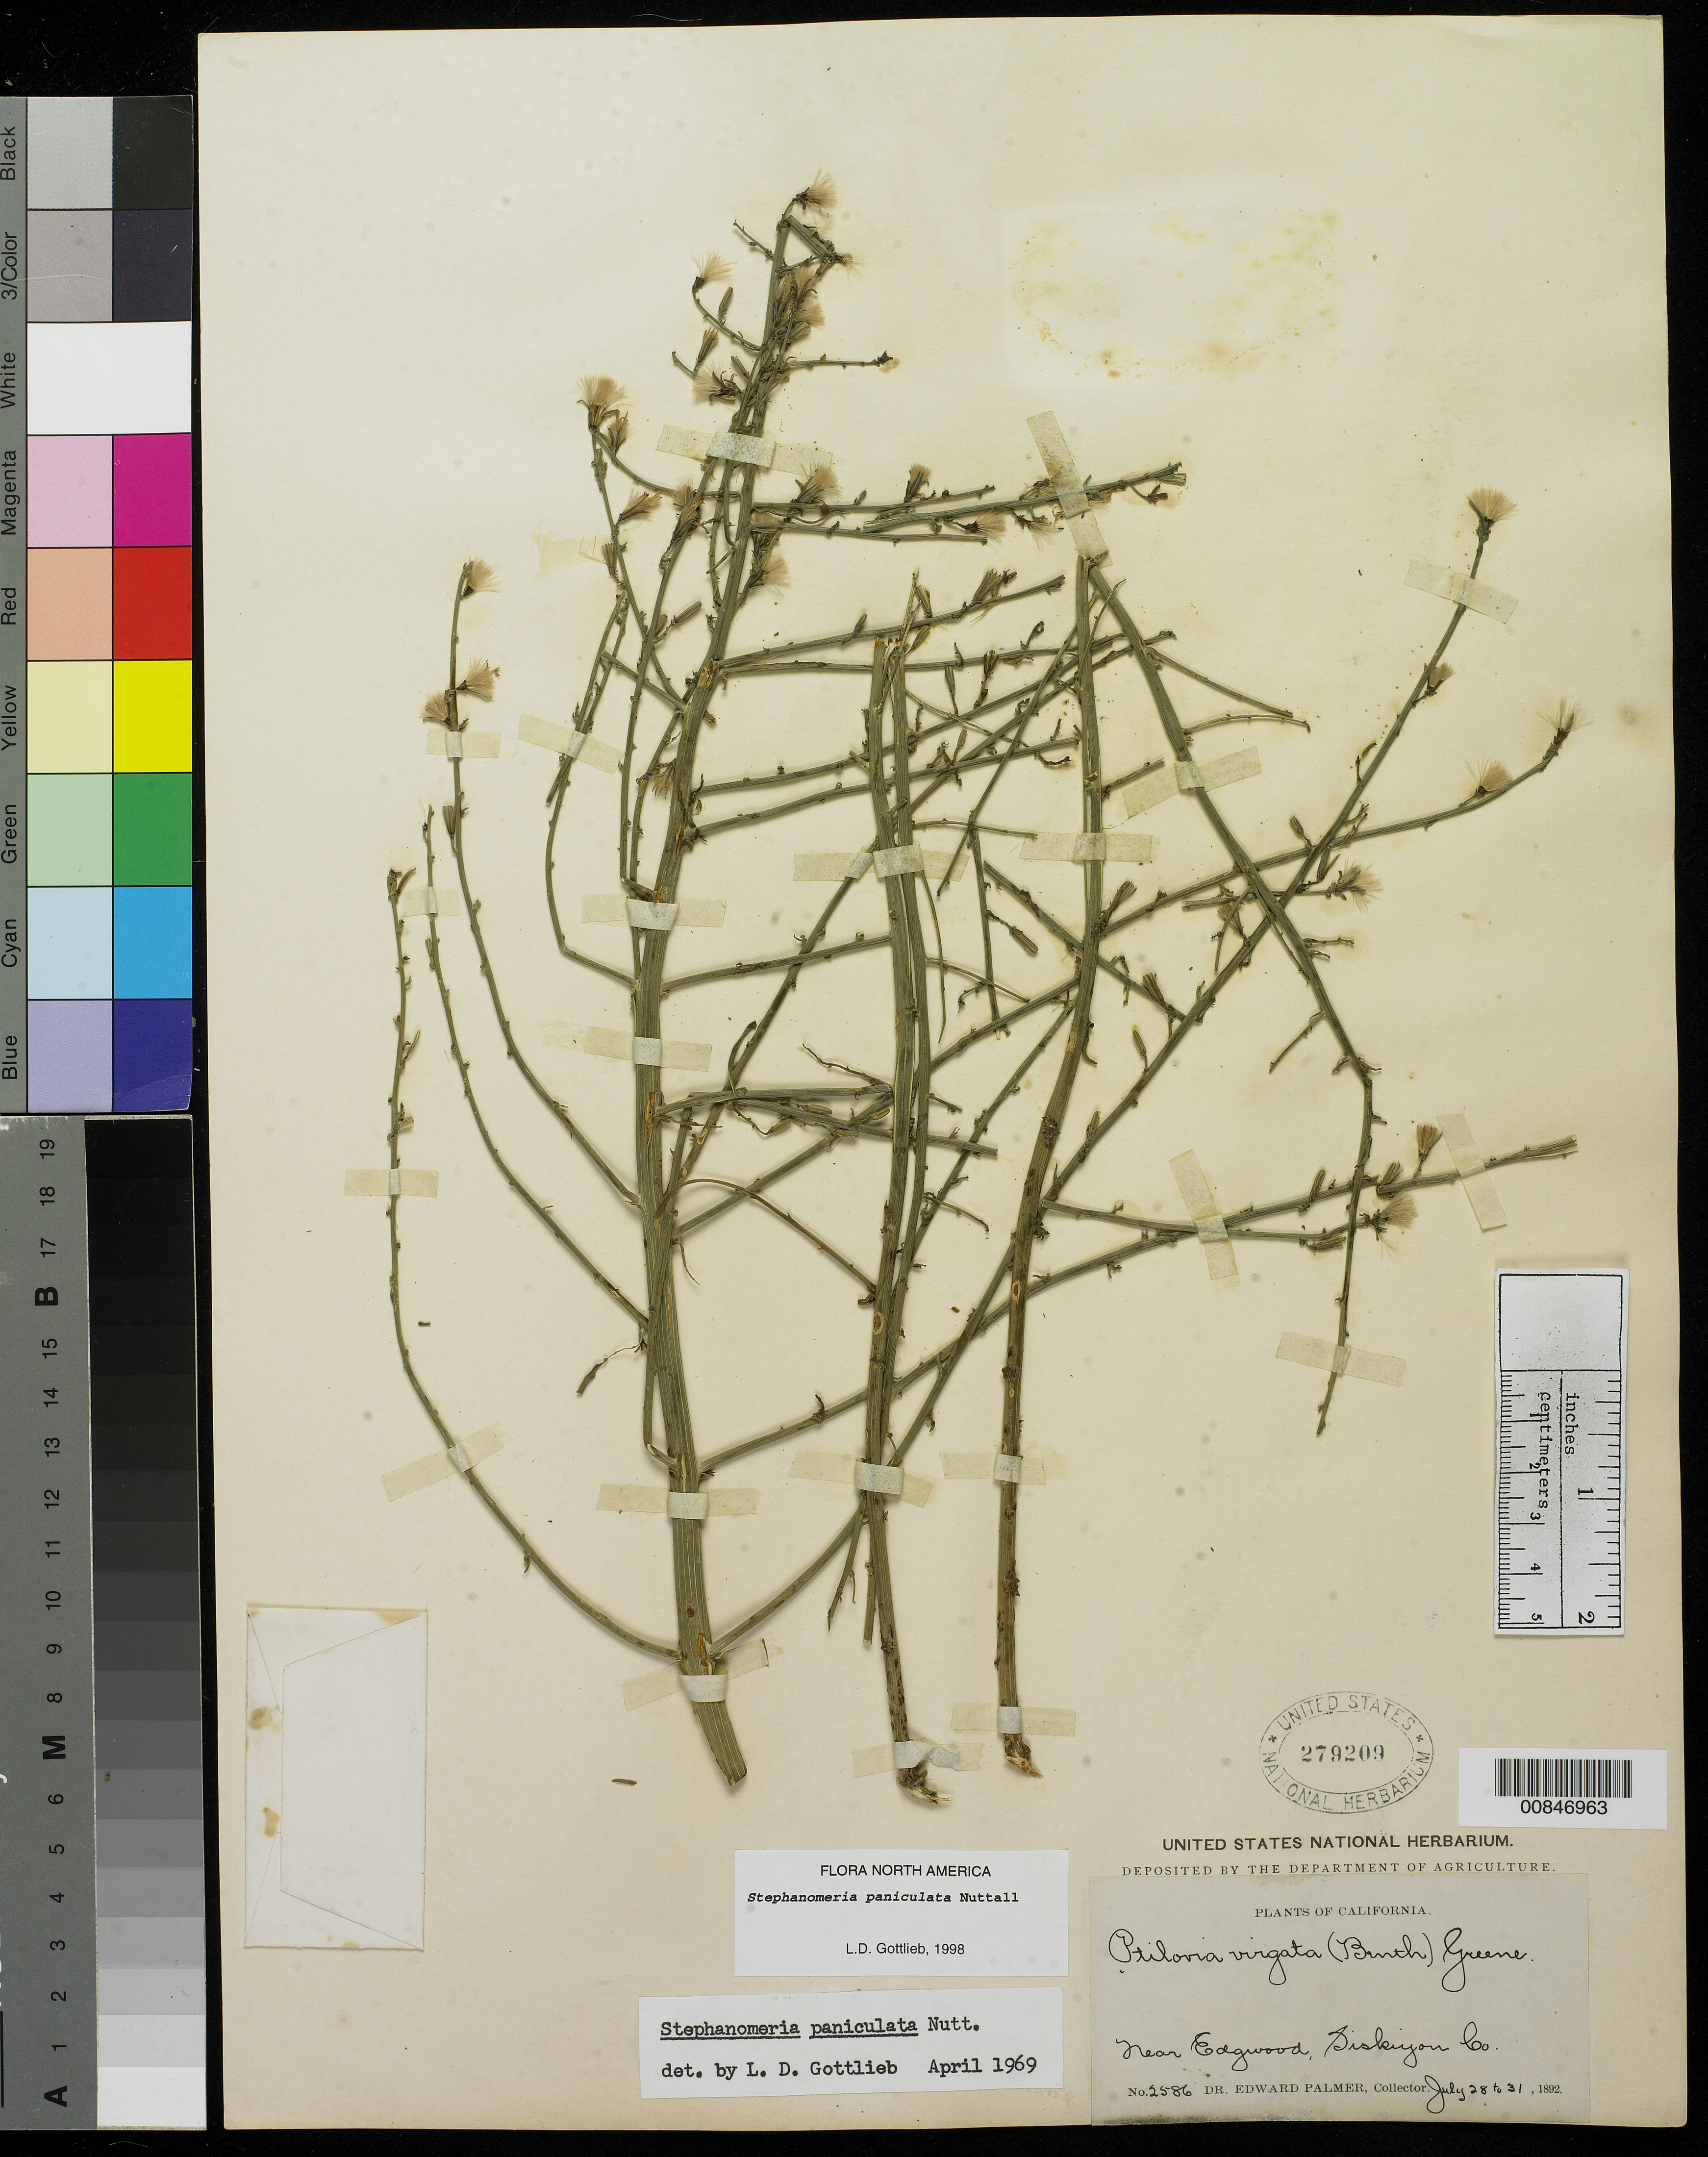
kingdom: Plantae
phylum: Tracheophyta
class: Magnoliopsida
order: Asterales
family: Asteraceae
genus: Stephanomeria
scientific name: Stephanomeria paniculata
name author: Nutt.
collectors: E. Palmer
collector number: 2586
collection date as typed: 28 Jul 1892 to 31 Jul 1892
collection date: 1892-07-28/1892-07-31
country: United States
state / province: California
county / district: Siskiyou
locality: Near Edgwood, Siskiyou County, California.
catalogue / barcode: US 279209